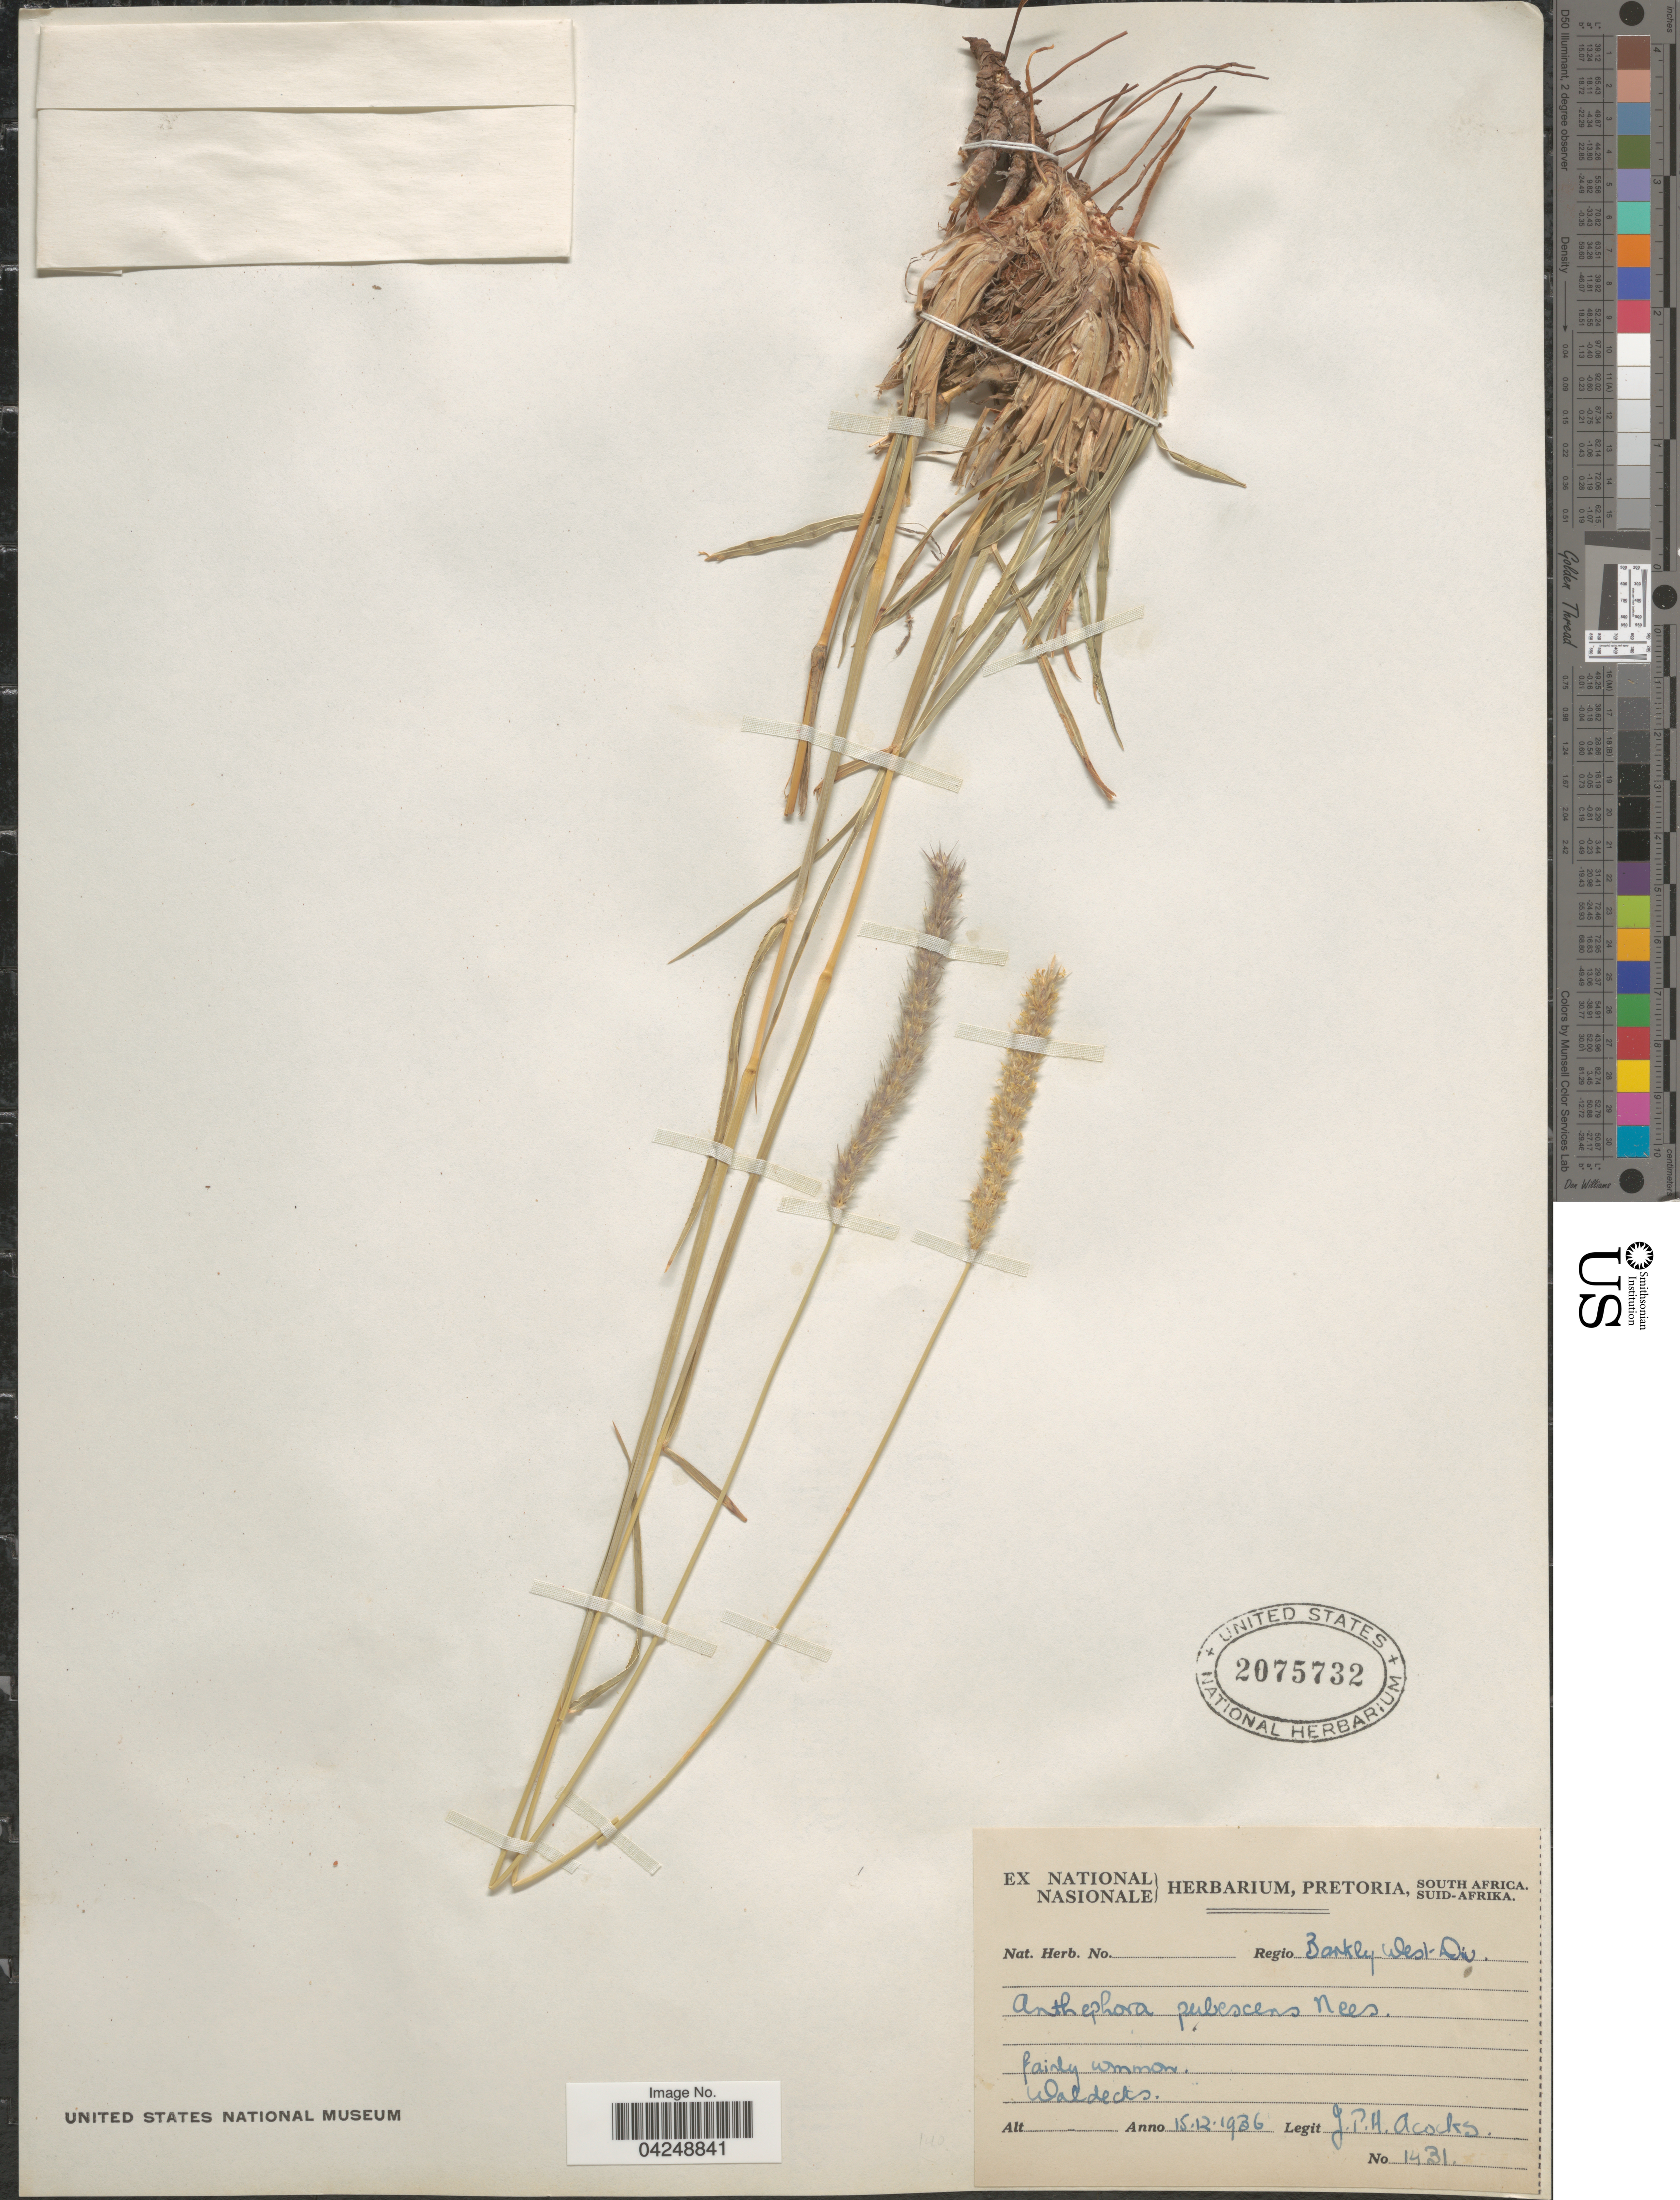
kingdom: Plantae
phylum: Tracheophyta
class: Liliopsida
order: Poales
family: Poaceae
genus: Anthephora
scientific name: Anthephora pubescens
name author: Nees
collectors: J. P. Acocks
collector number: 1431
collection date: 1936-12-15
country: South Africa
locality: Regio Barkley West Div. Waldecks.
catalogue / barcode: US 2075732